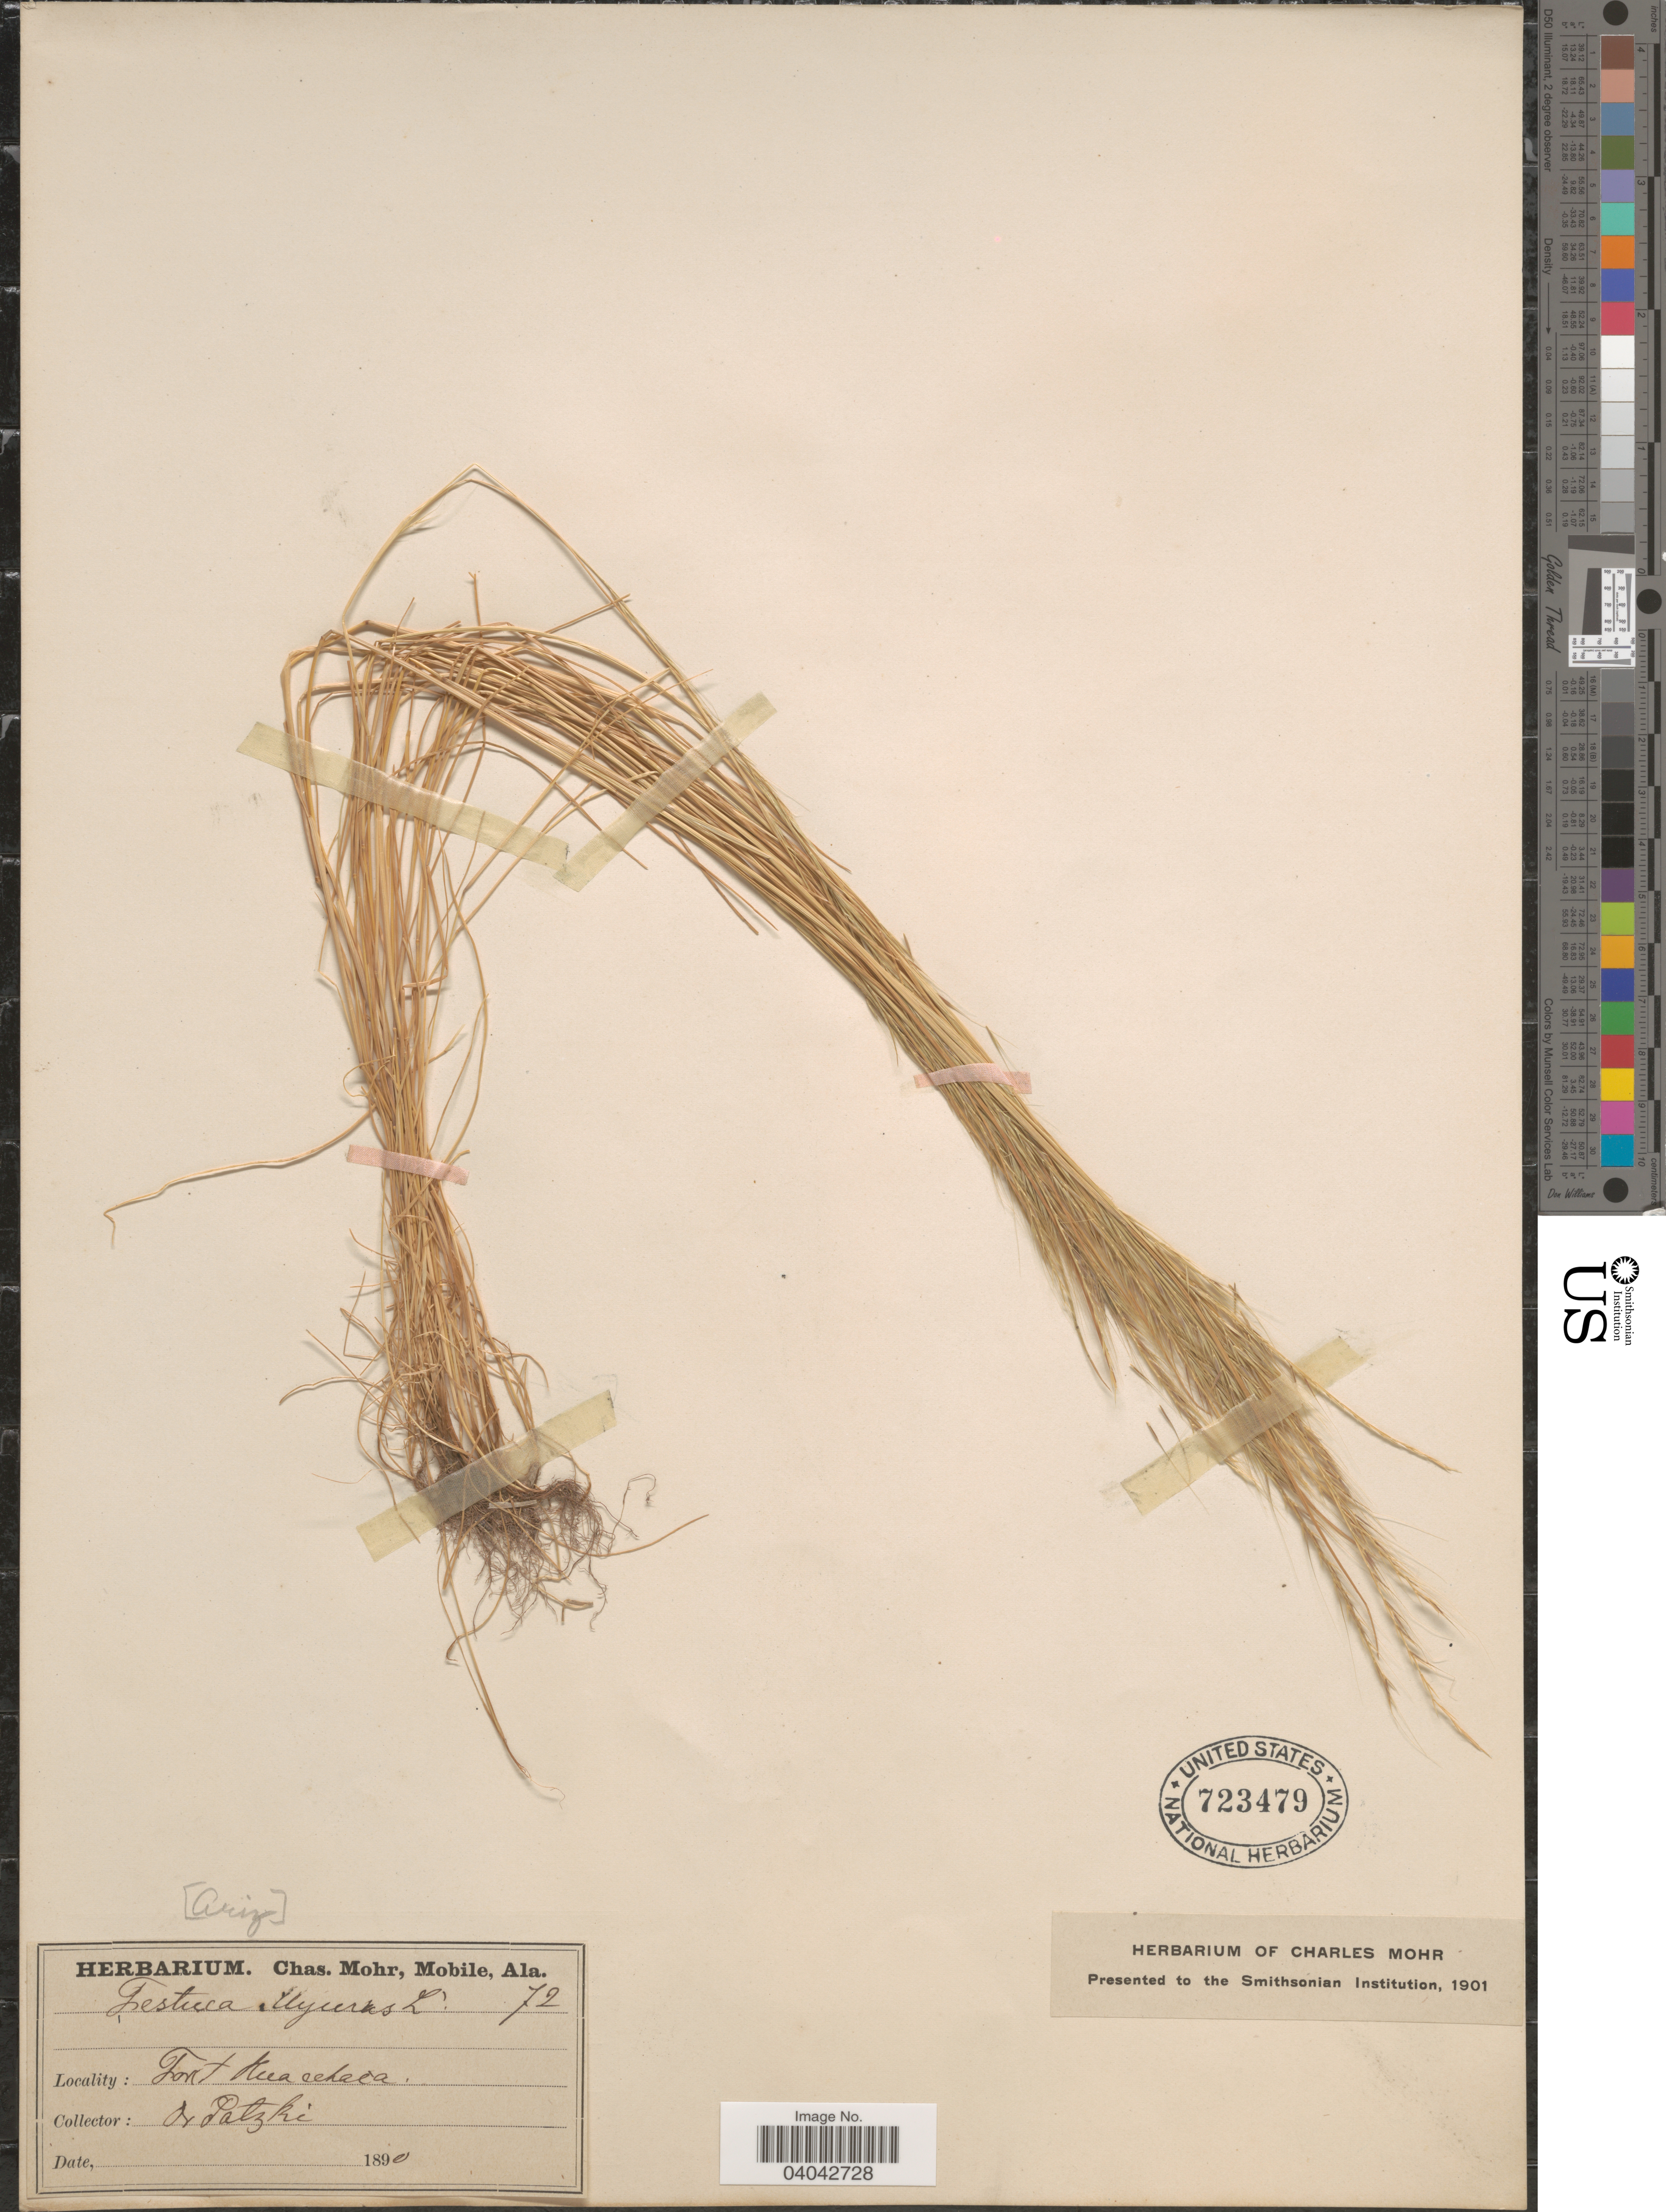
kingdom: Plantae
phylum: Tracheophyta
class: Liliopsida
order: Poales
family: Poaceae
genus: Festuca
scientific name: Festuca megalura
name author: Nutt.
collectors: Patzki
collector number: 72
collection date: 1890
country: United States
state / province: Arizona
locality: Fort Huachuca.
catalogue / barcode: US 723479